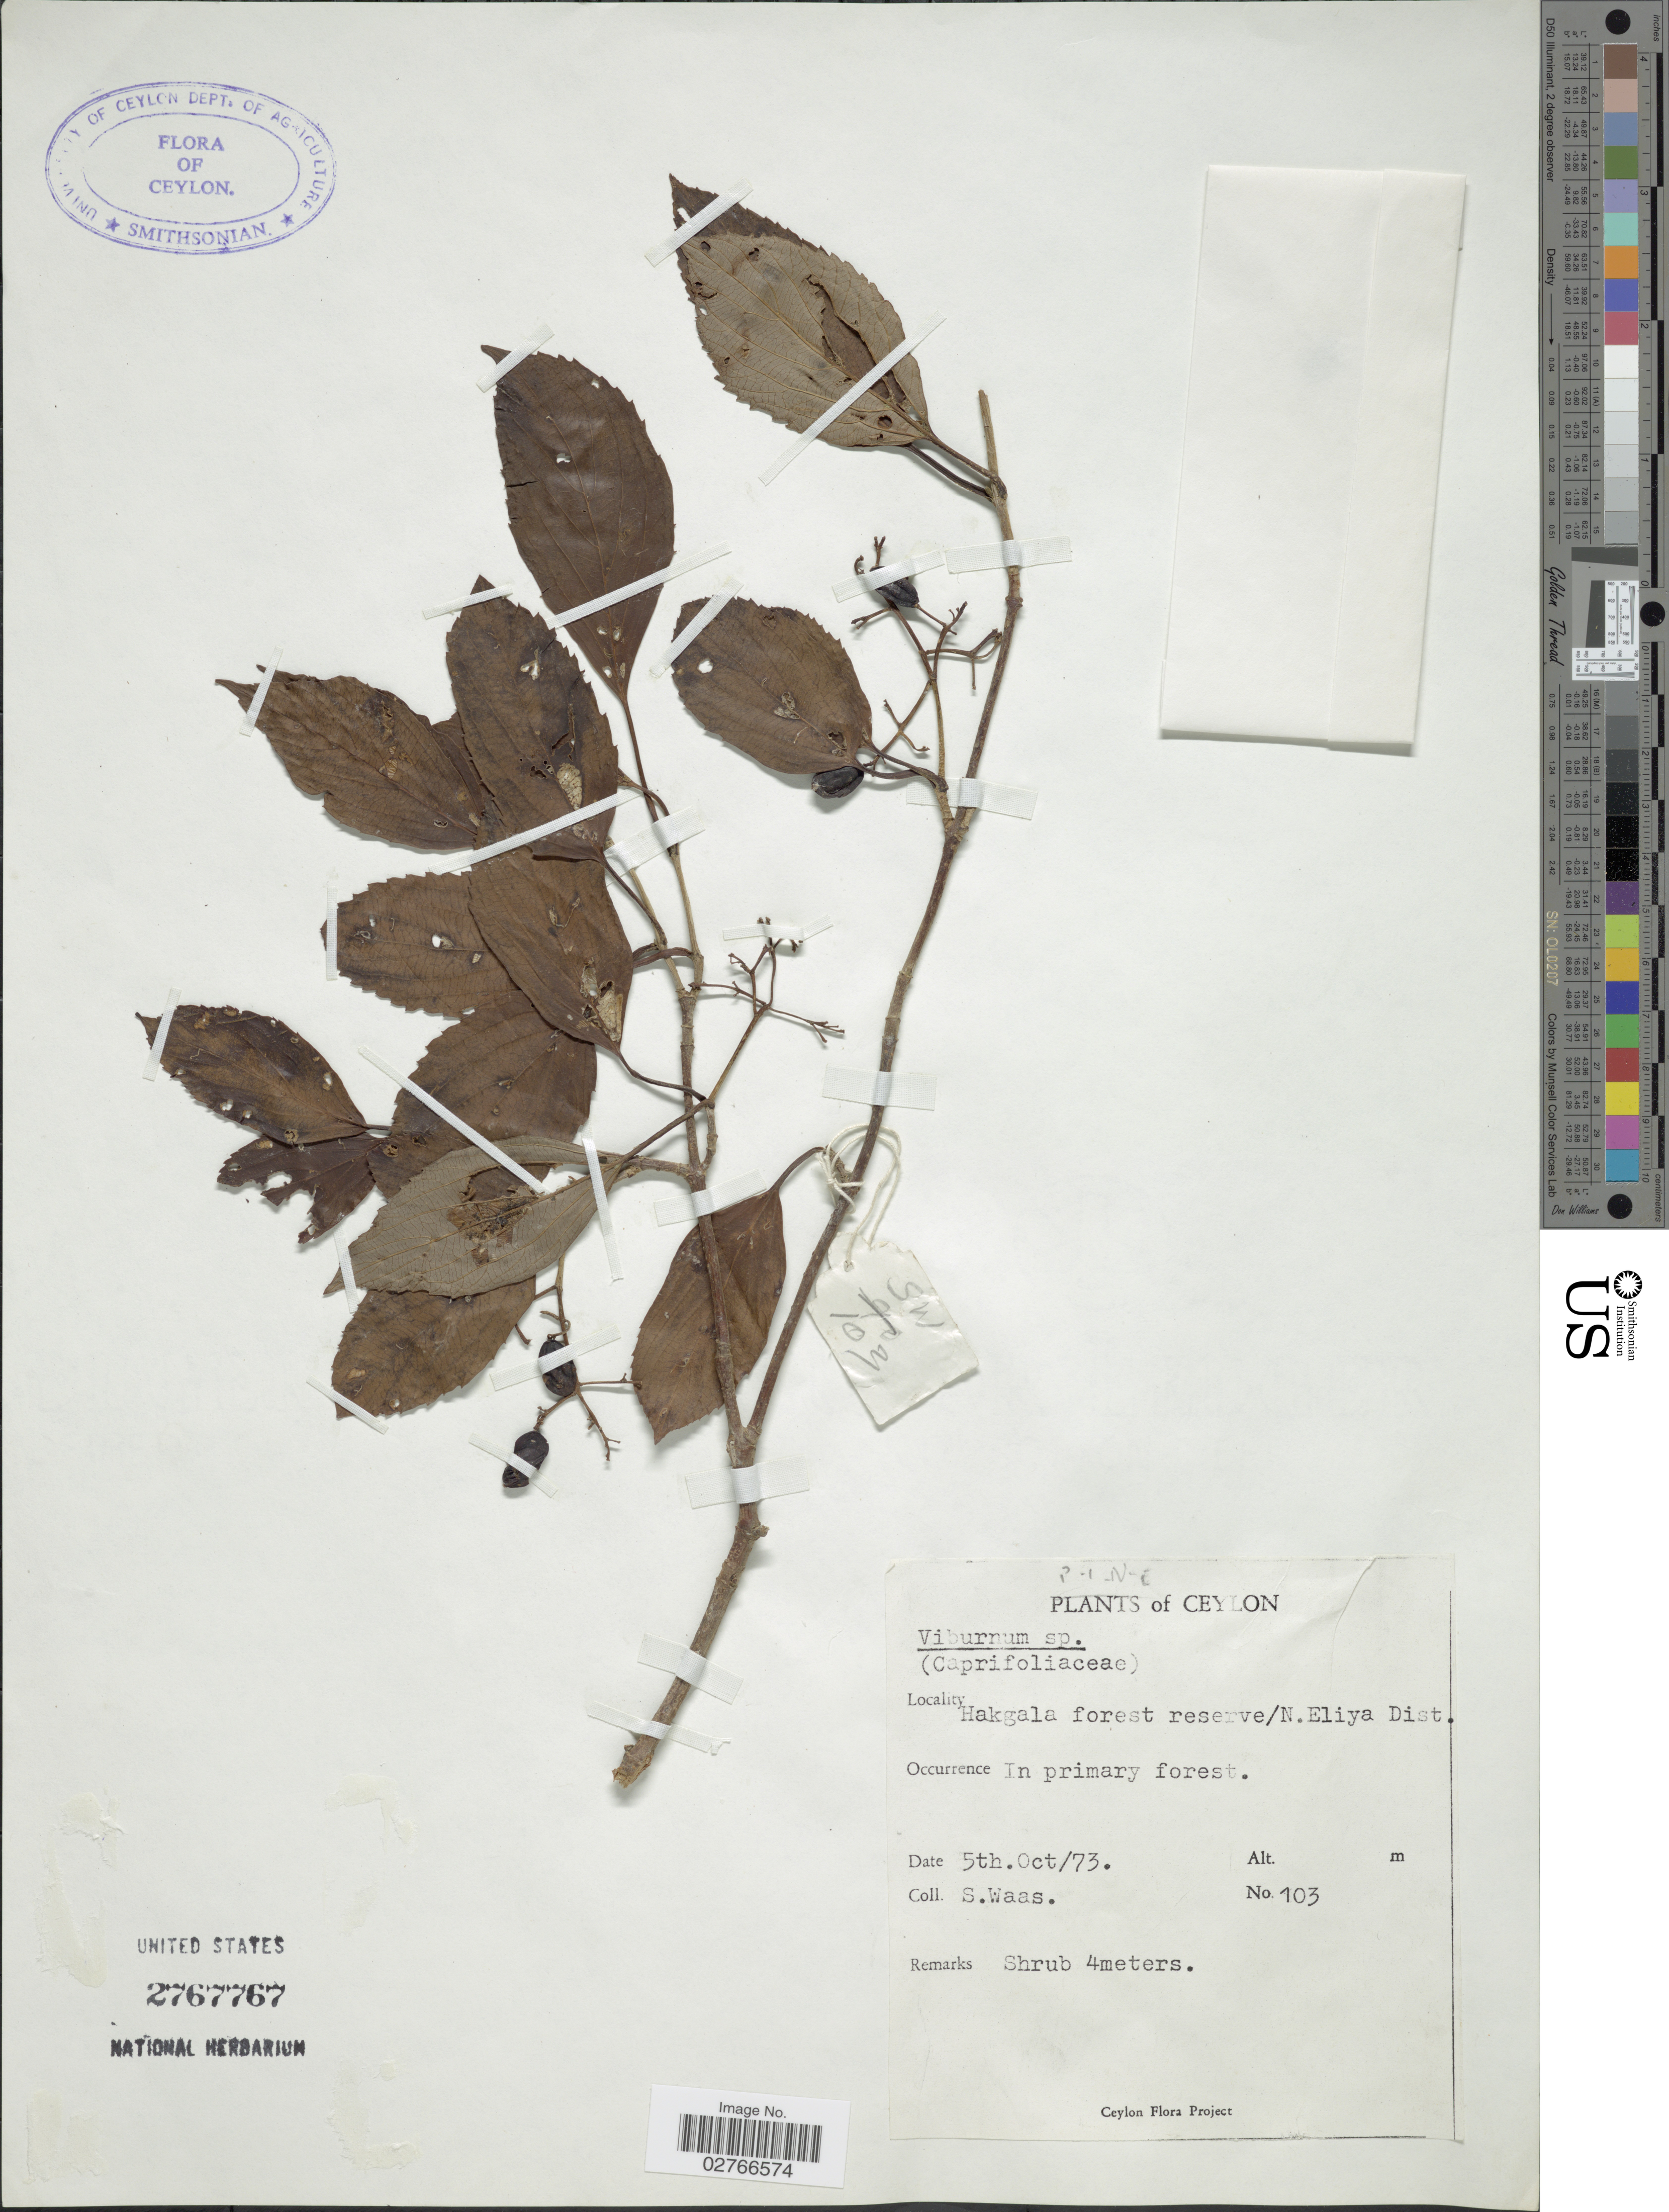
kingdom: Plantae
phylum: Tracheophyta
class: Magnoliopsida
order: Dipsacales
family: Viburnaceae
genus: Viburnum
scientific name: Viburnum sp.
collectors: S. Waas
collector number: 103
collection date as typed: Transcribed d/m/y: 5/10/73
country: Sri Lanka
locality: Ceylon. Hakgala forest reserve/N. Eliya Dist.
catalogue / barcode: US 2767767